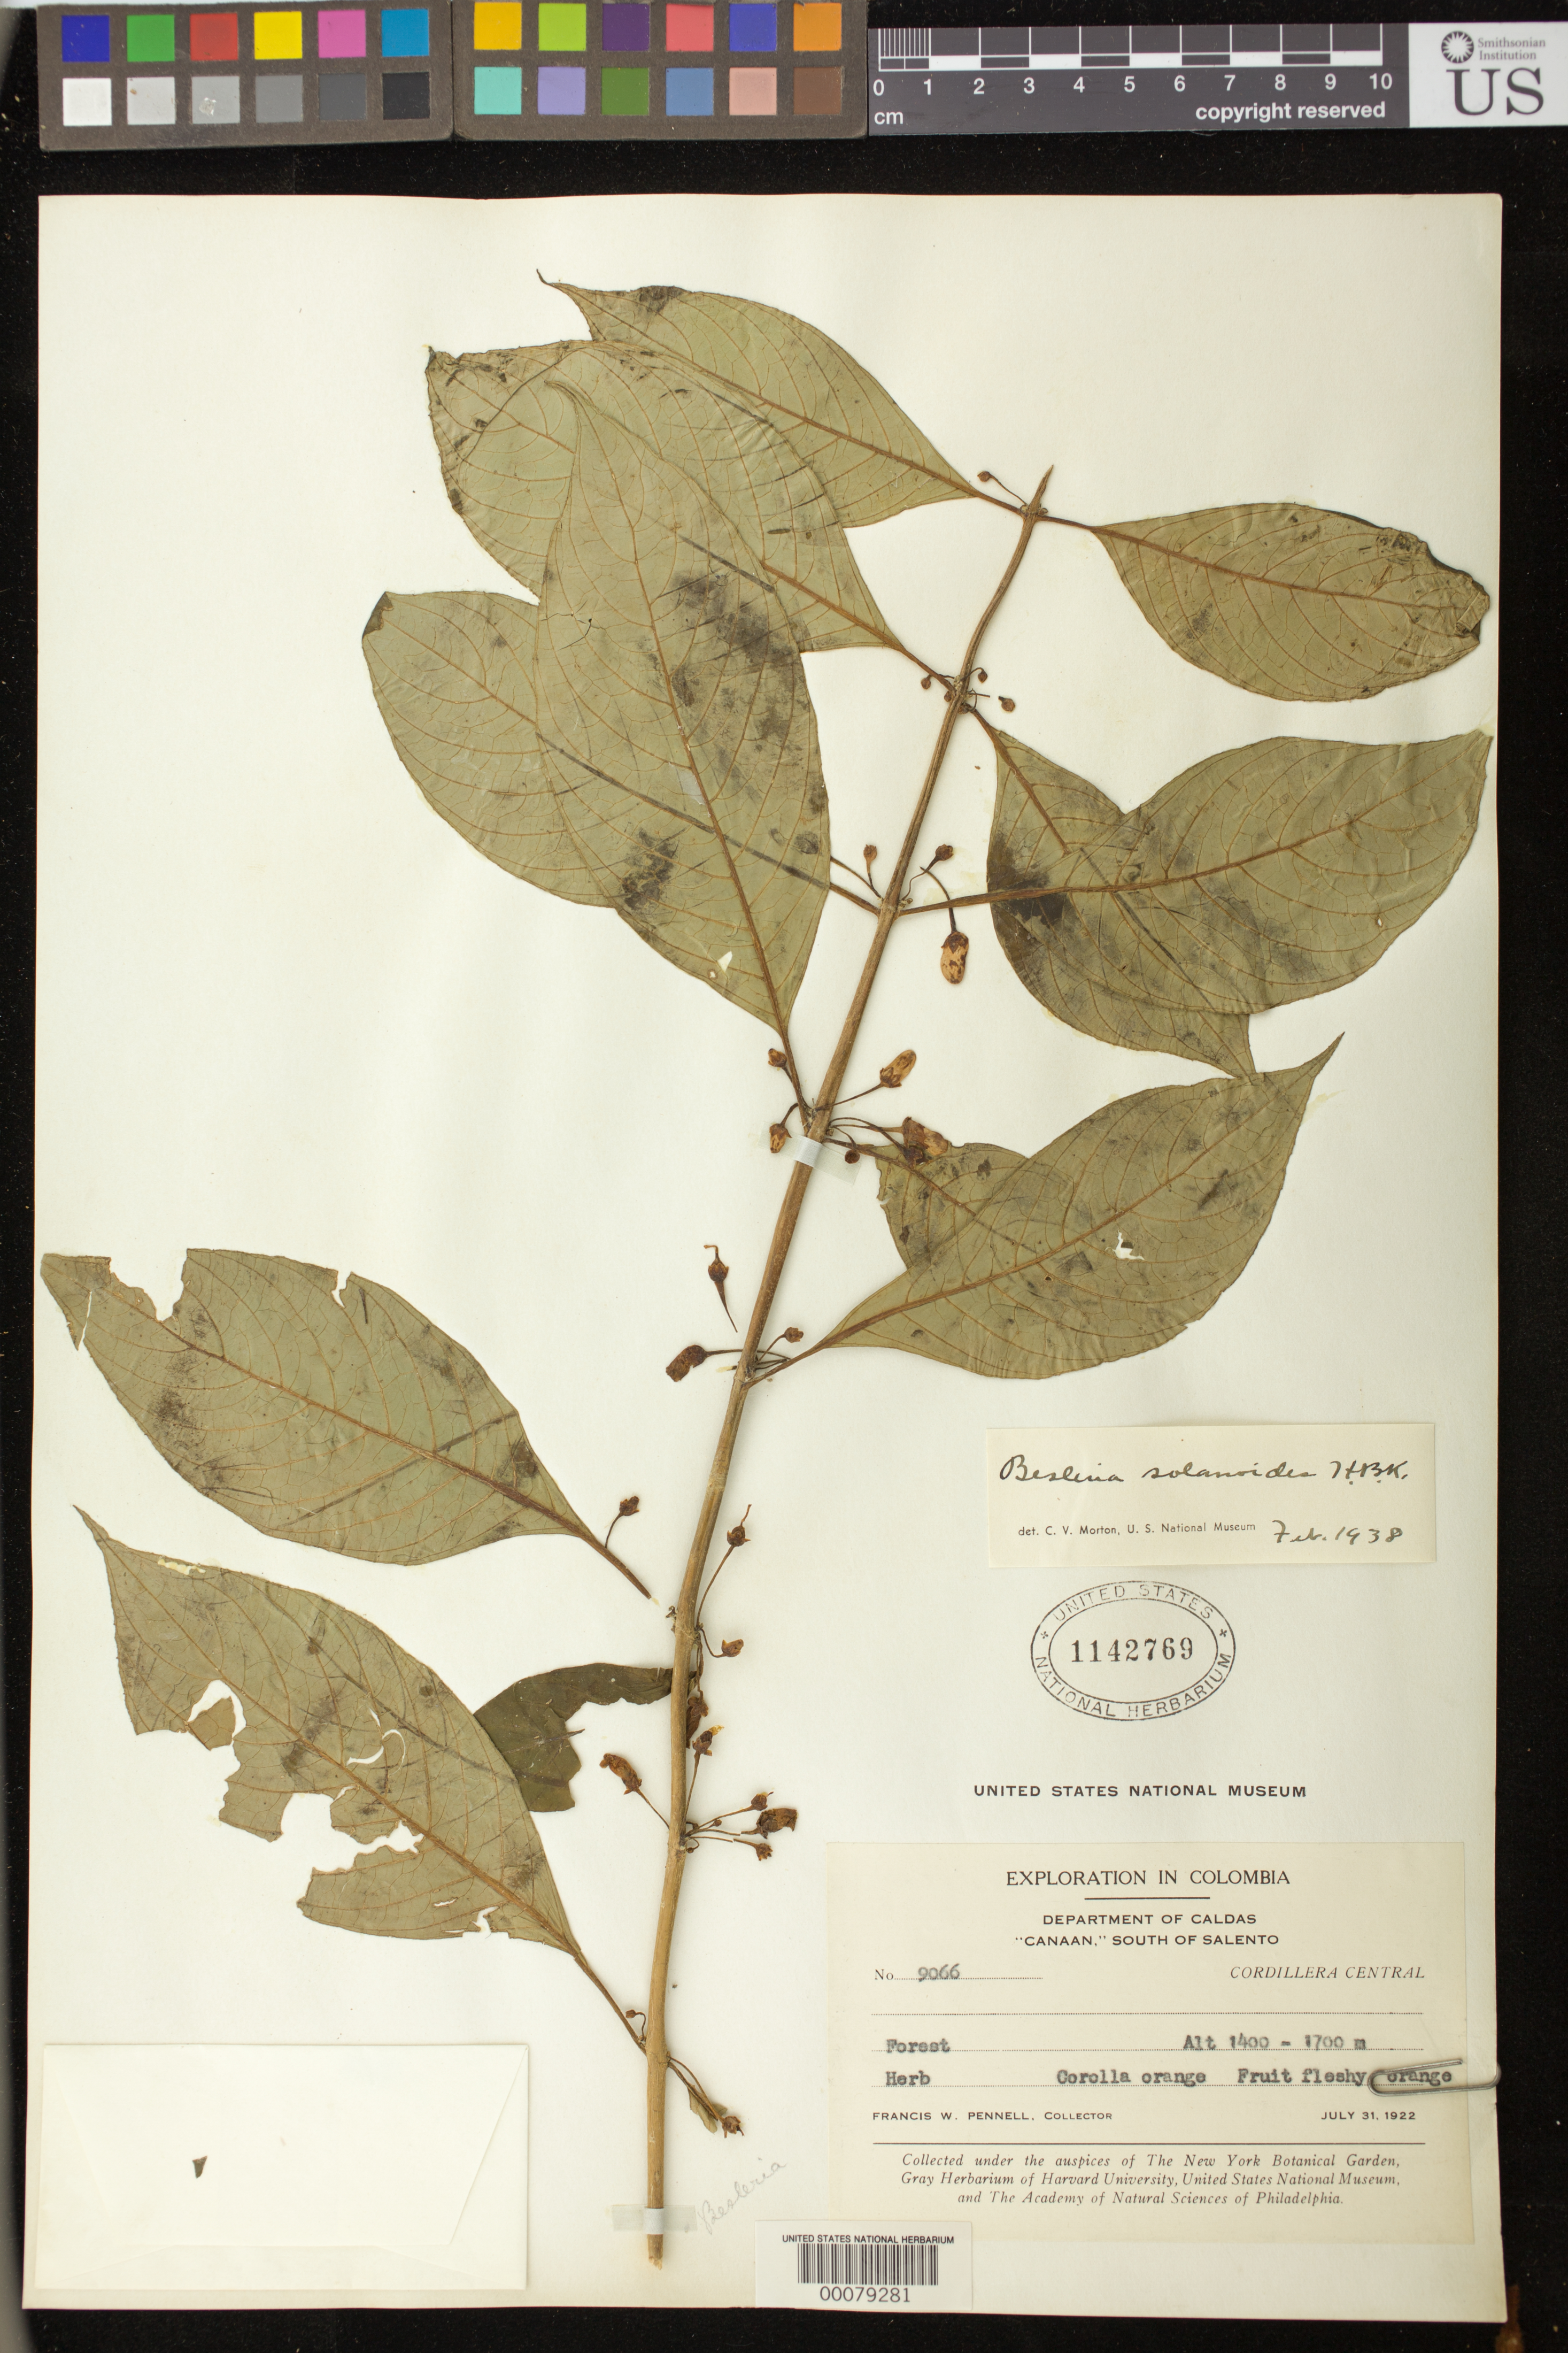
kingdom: Plantae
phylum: Tracheophyta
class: Magnoliopsida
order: Lamiales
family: Gesneriaceae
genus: Besleria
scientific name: Besleria solanoides var. solanoides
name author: Kunth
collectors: F. W. Pennell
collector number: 9066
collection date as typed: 31 Jul 1922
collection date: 1922-07-31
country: Colombia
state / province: Caldas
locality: Canaan,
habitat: Forest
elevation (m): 1400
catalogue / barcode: US 1142769